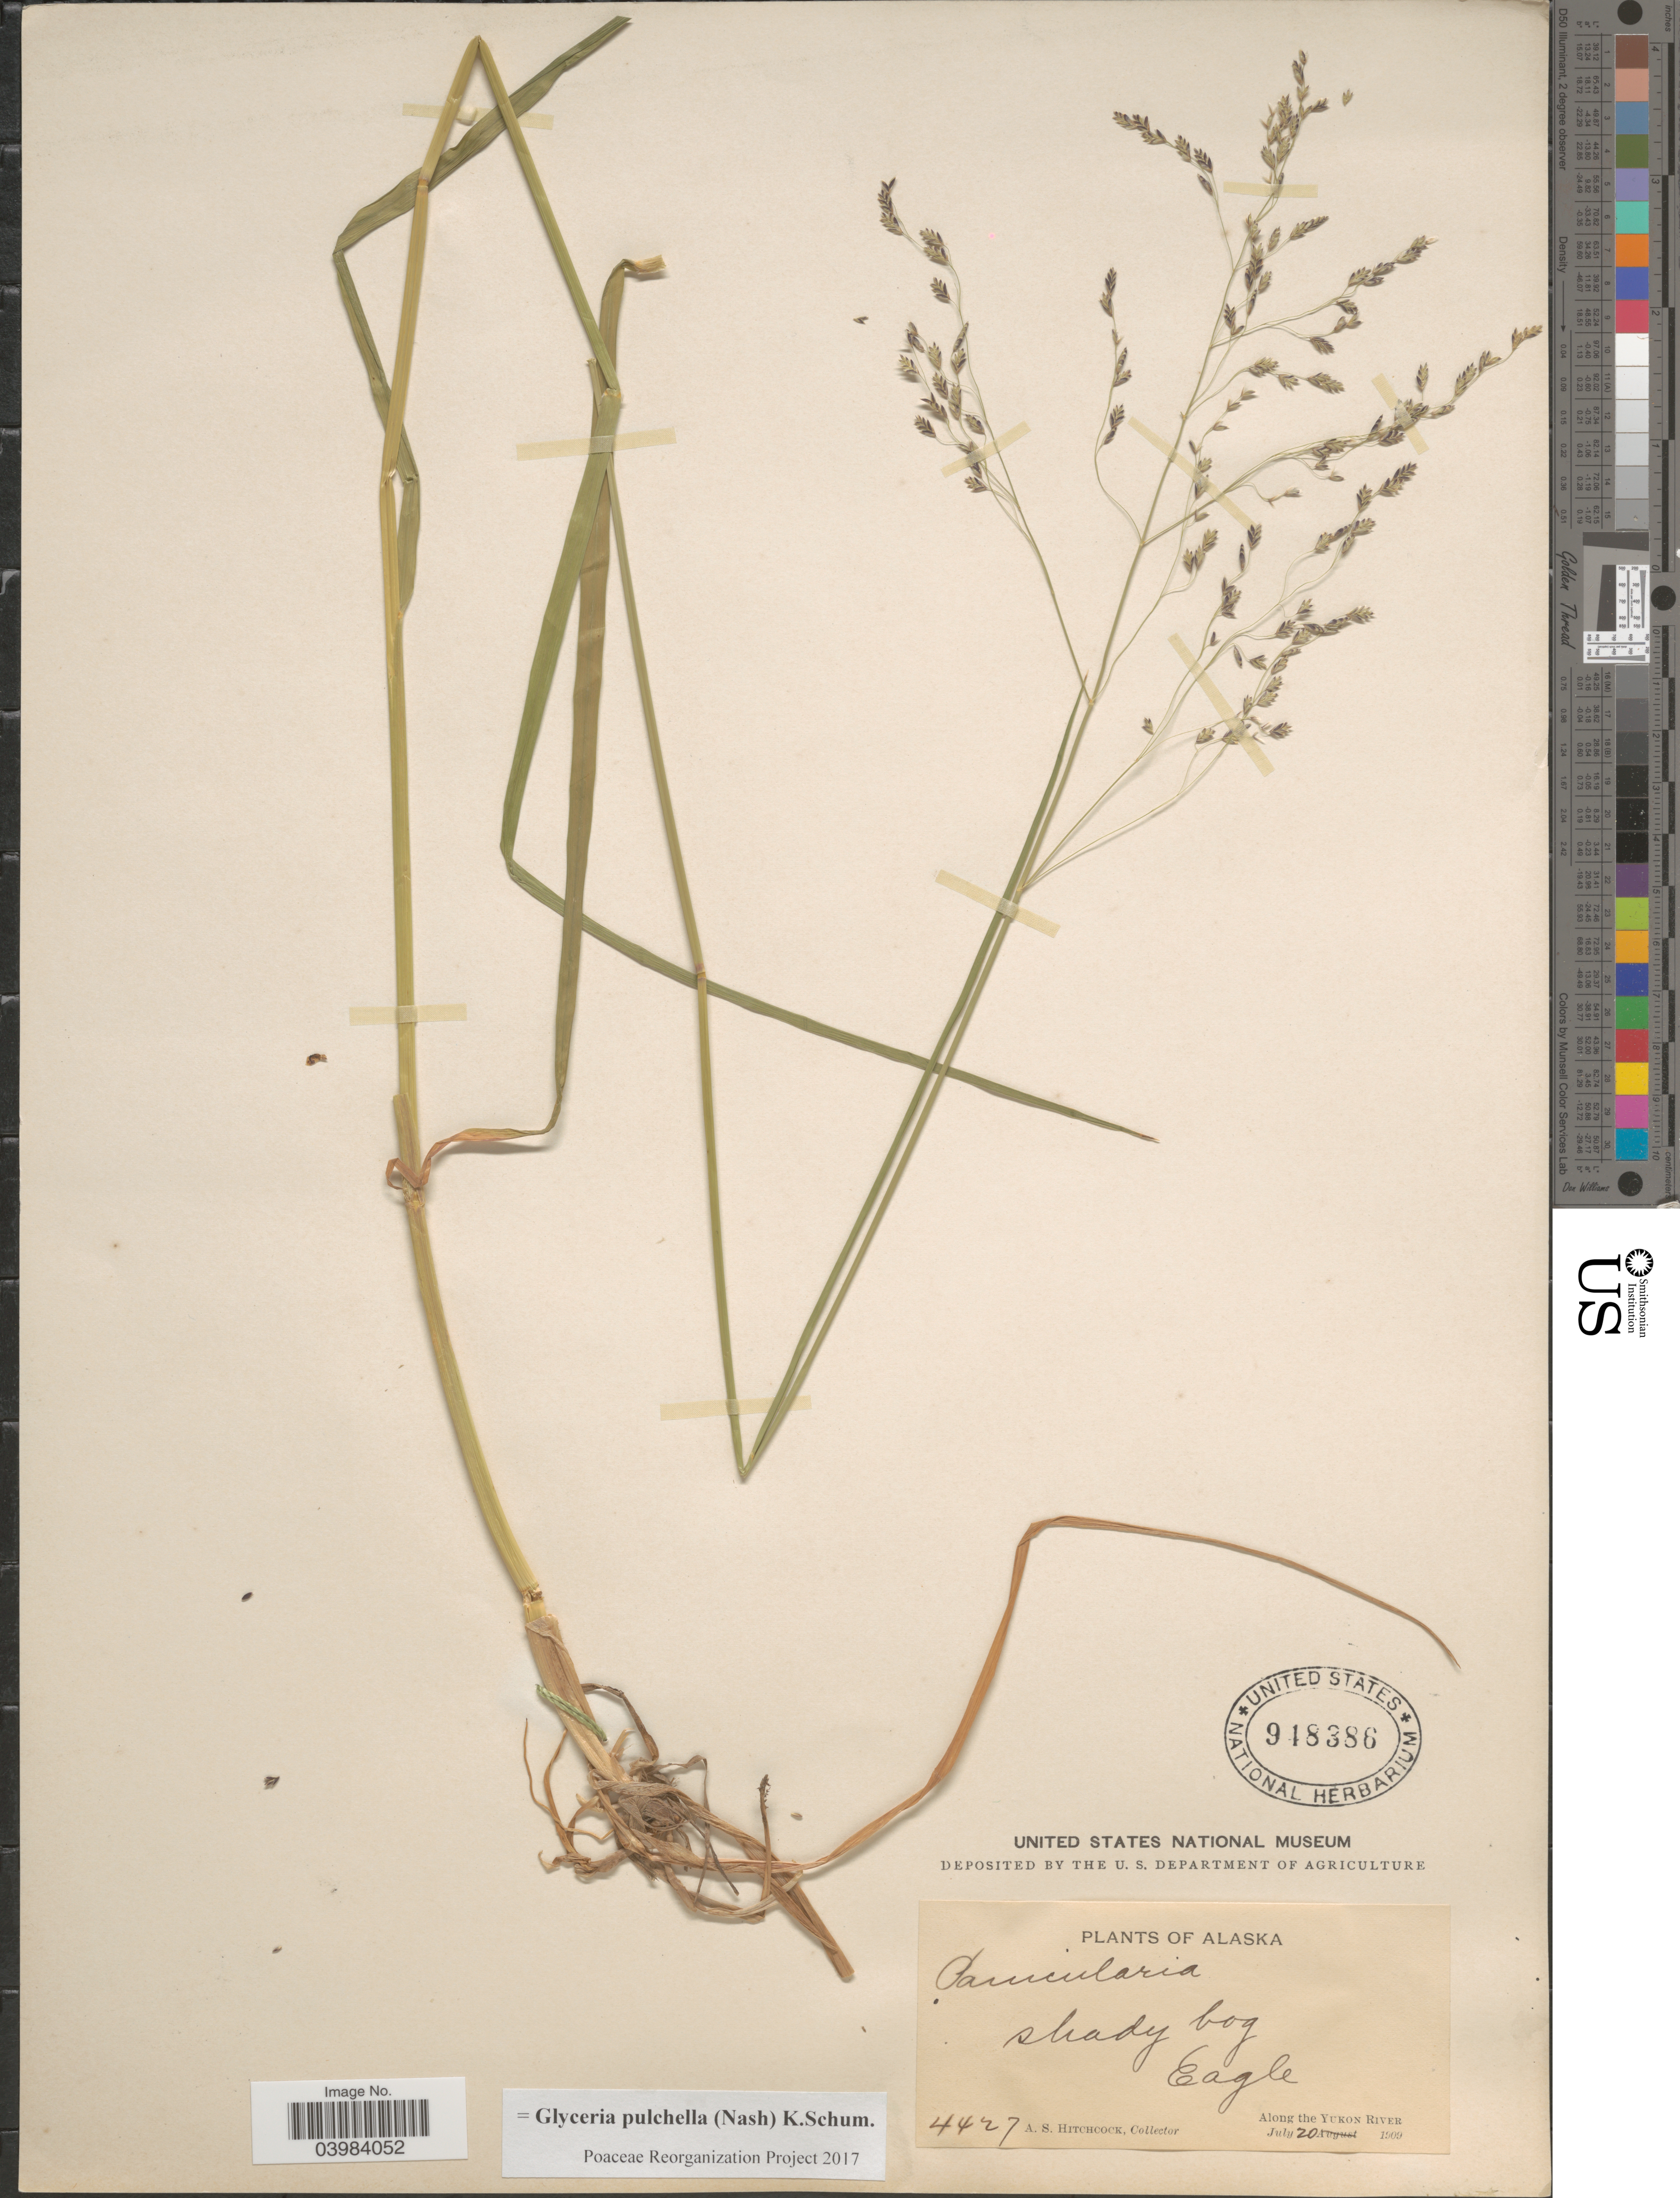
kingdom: Plantae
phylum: Tracheophyta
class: Liliopsida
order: Poales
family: Poaceae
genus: Glyceria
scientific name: Glyceria pulchella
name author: (Nash) K. Schum.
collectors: A. S. Hitchcock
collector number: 4427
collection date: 1909-07-20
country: United States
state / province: Alaska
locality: Shady bog. Eagle. Along the Yukon River.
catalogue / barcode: US 918386